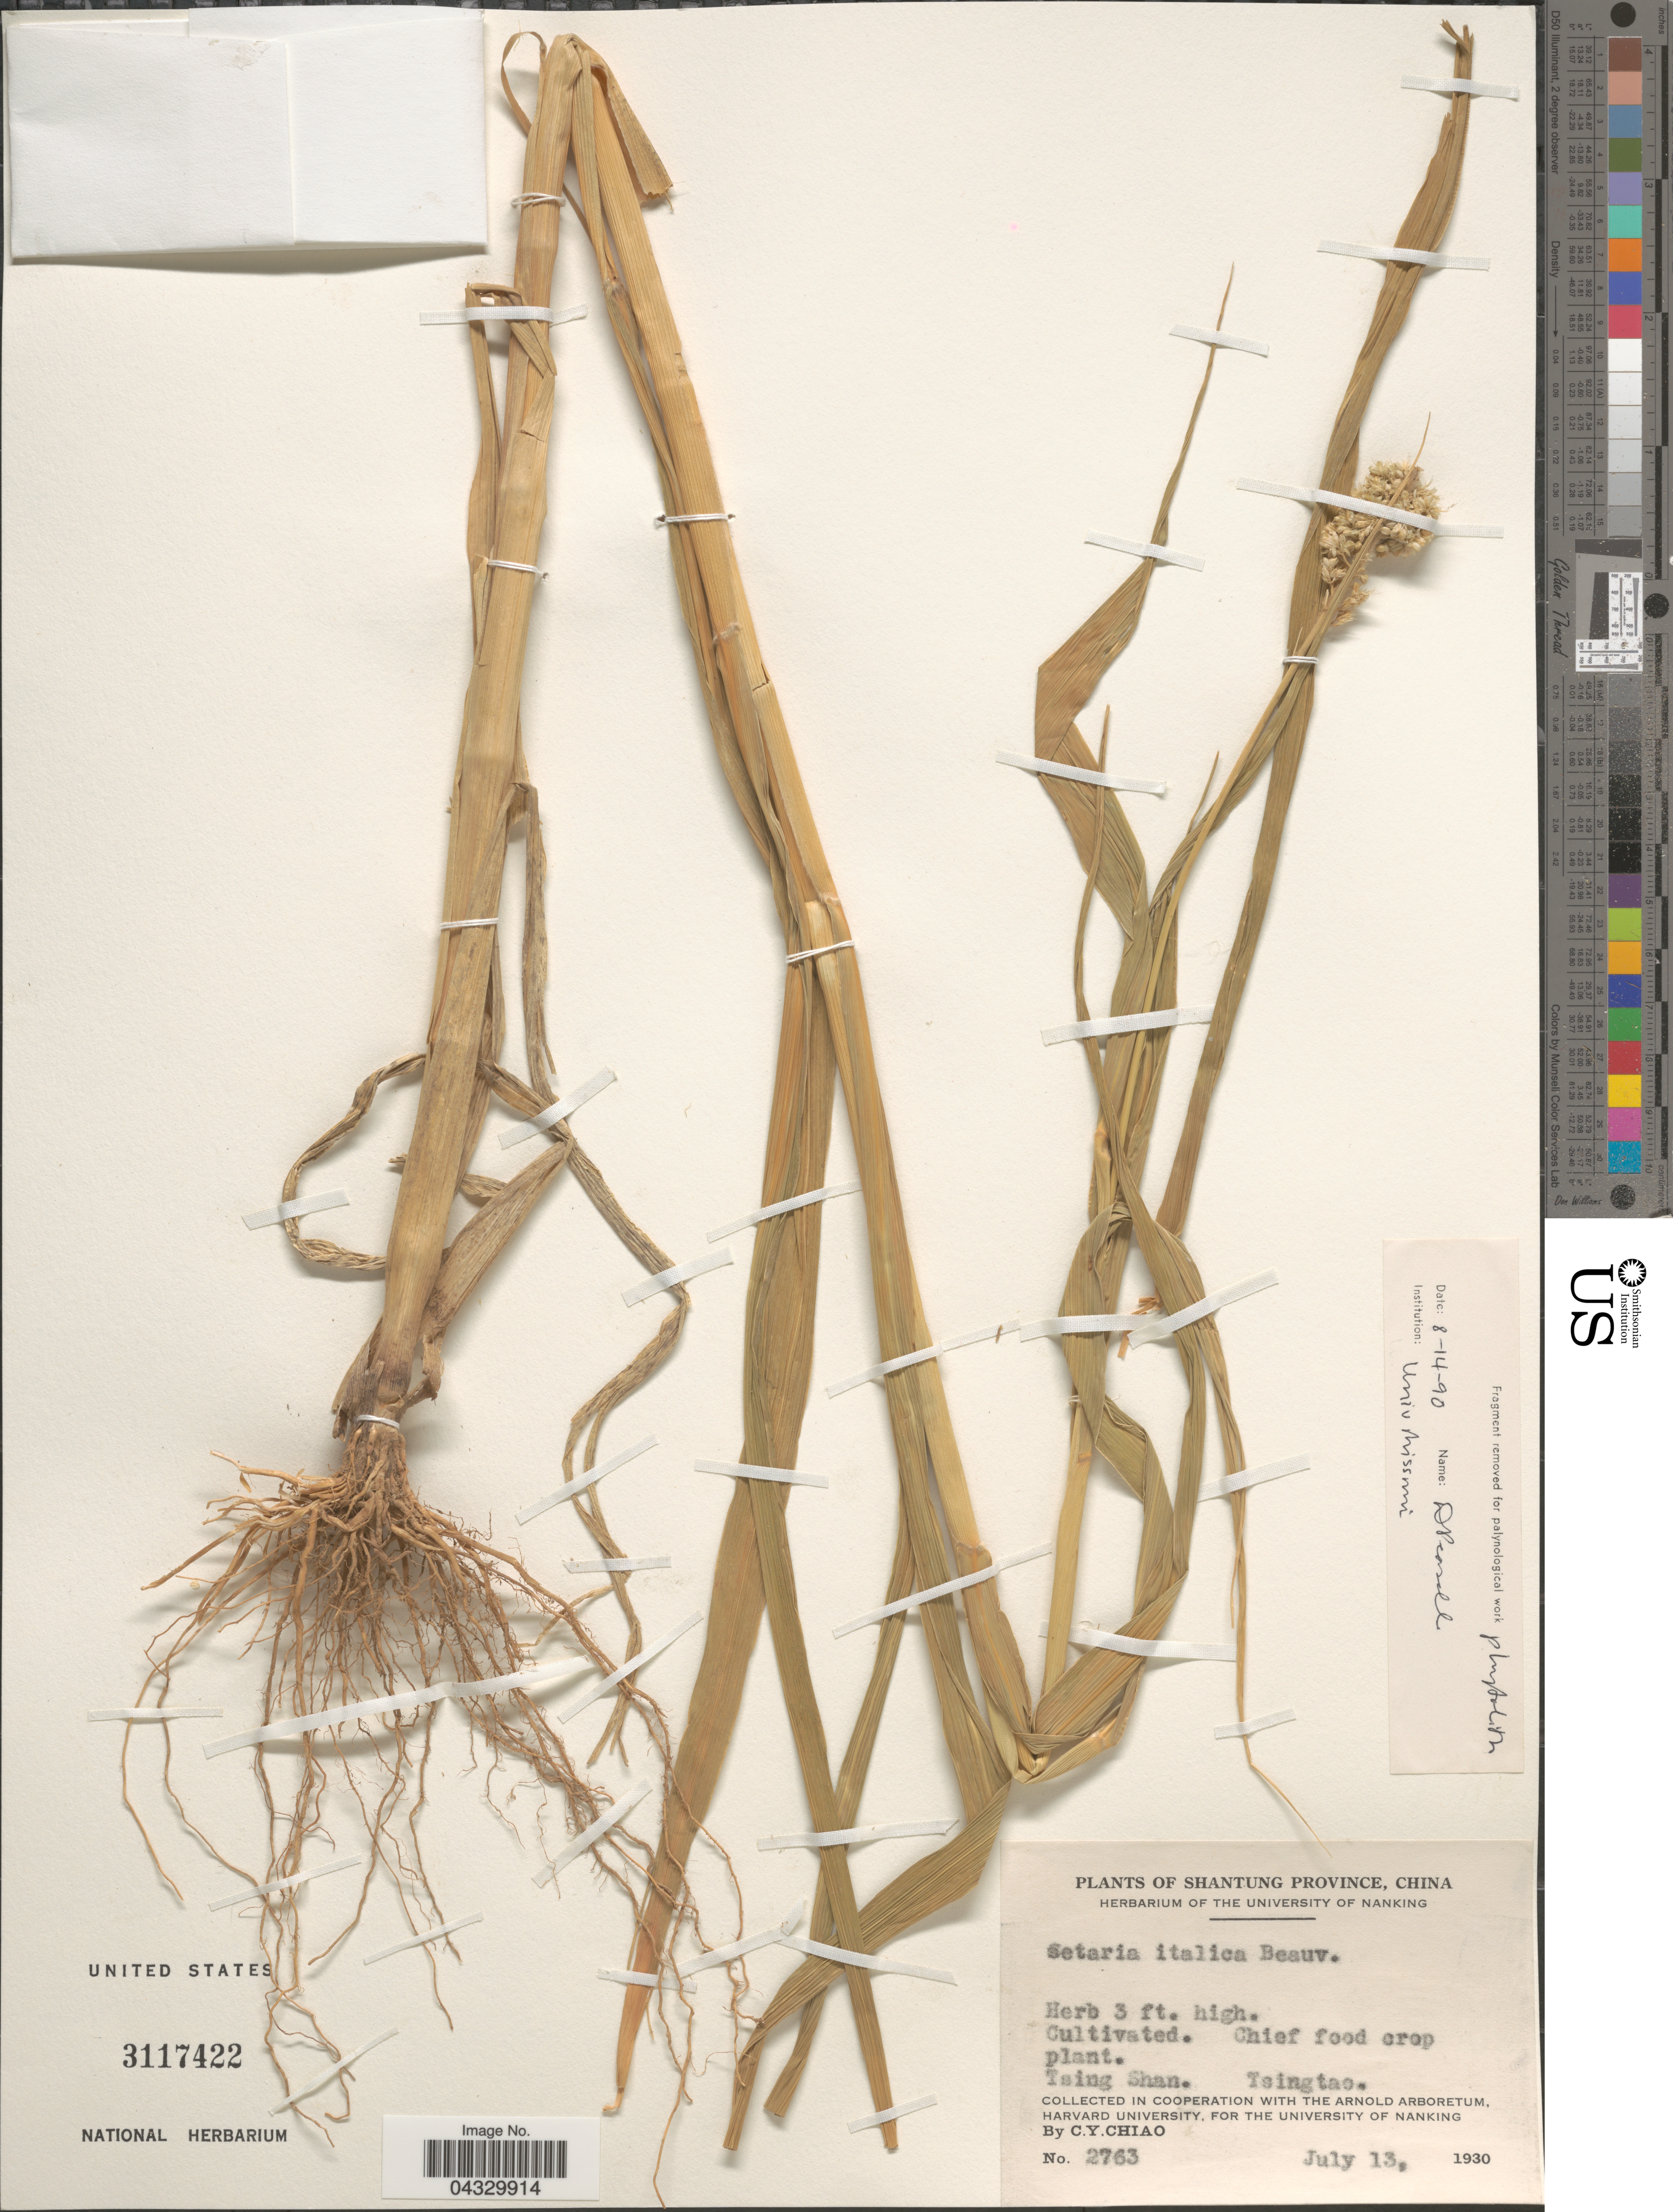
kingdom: Plantae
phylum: Tracheophyta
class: Liliopsida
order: Poales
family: Poaceae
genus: Setaria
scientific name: Setaria italica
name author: (L.) P. Beauv.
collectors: C. Y. Chiao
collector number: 2763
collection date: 1930-07-13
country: China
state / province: Shandong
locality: Shantung Province. Tsing Shan. Tsingtao.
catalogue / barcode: US 3117422